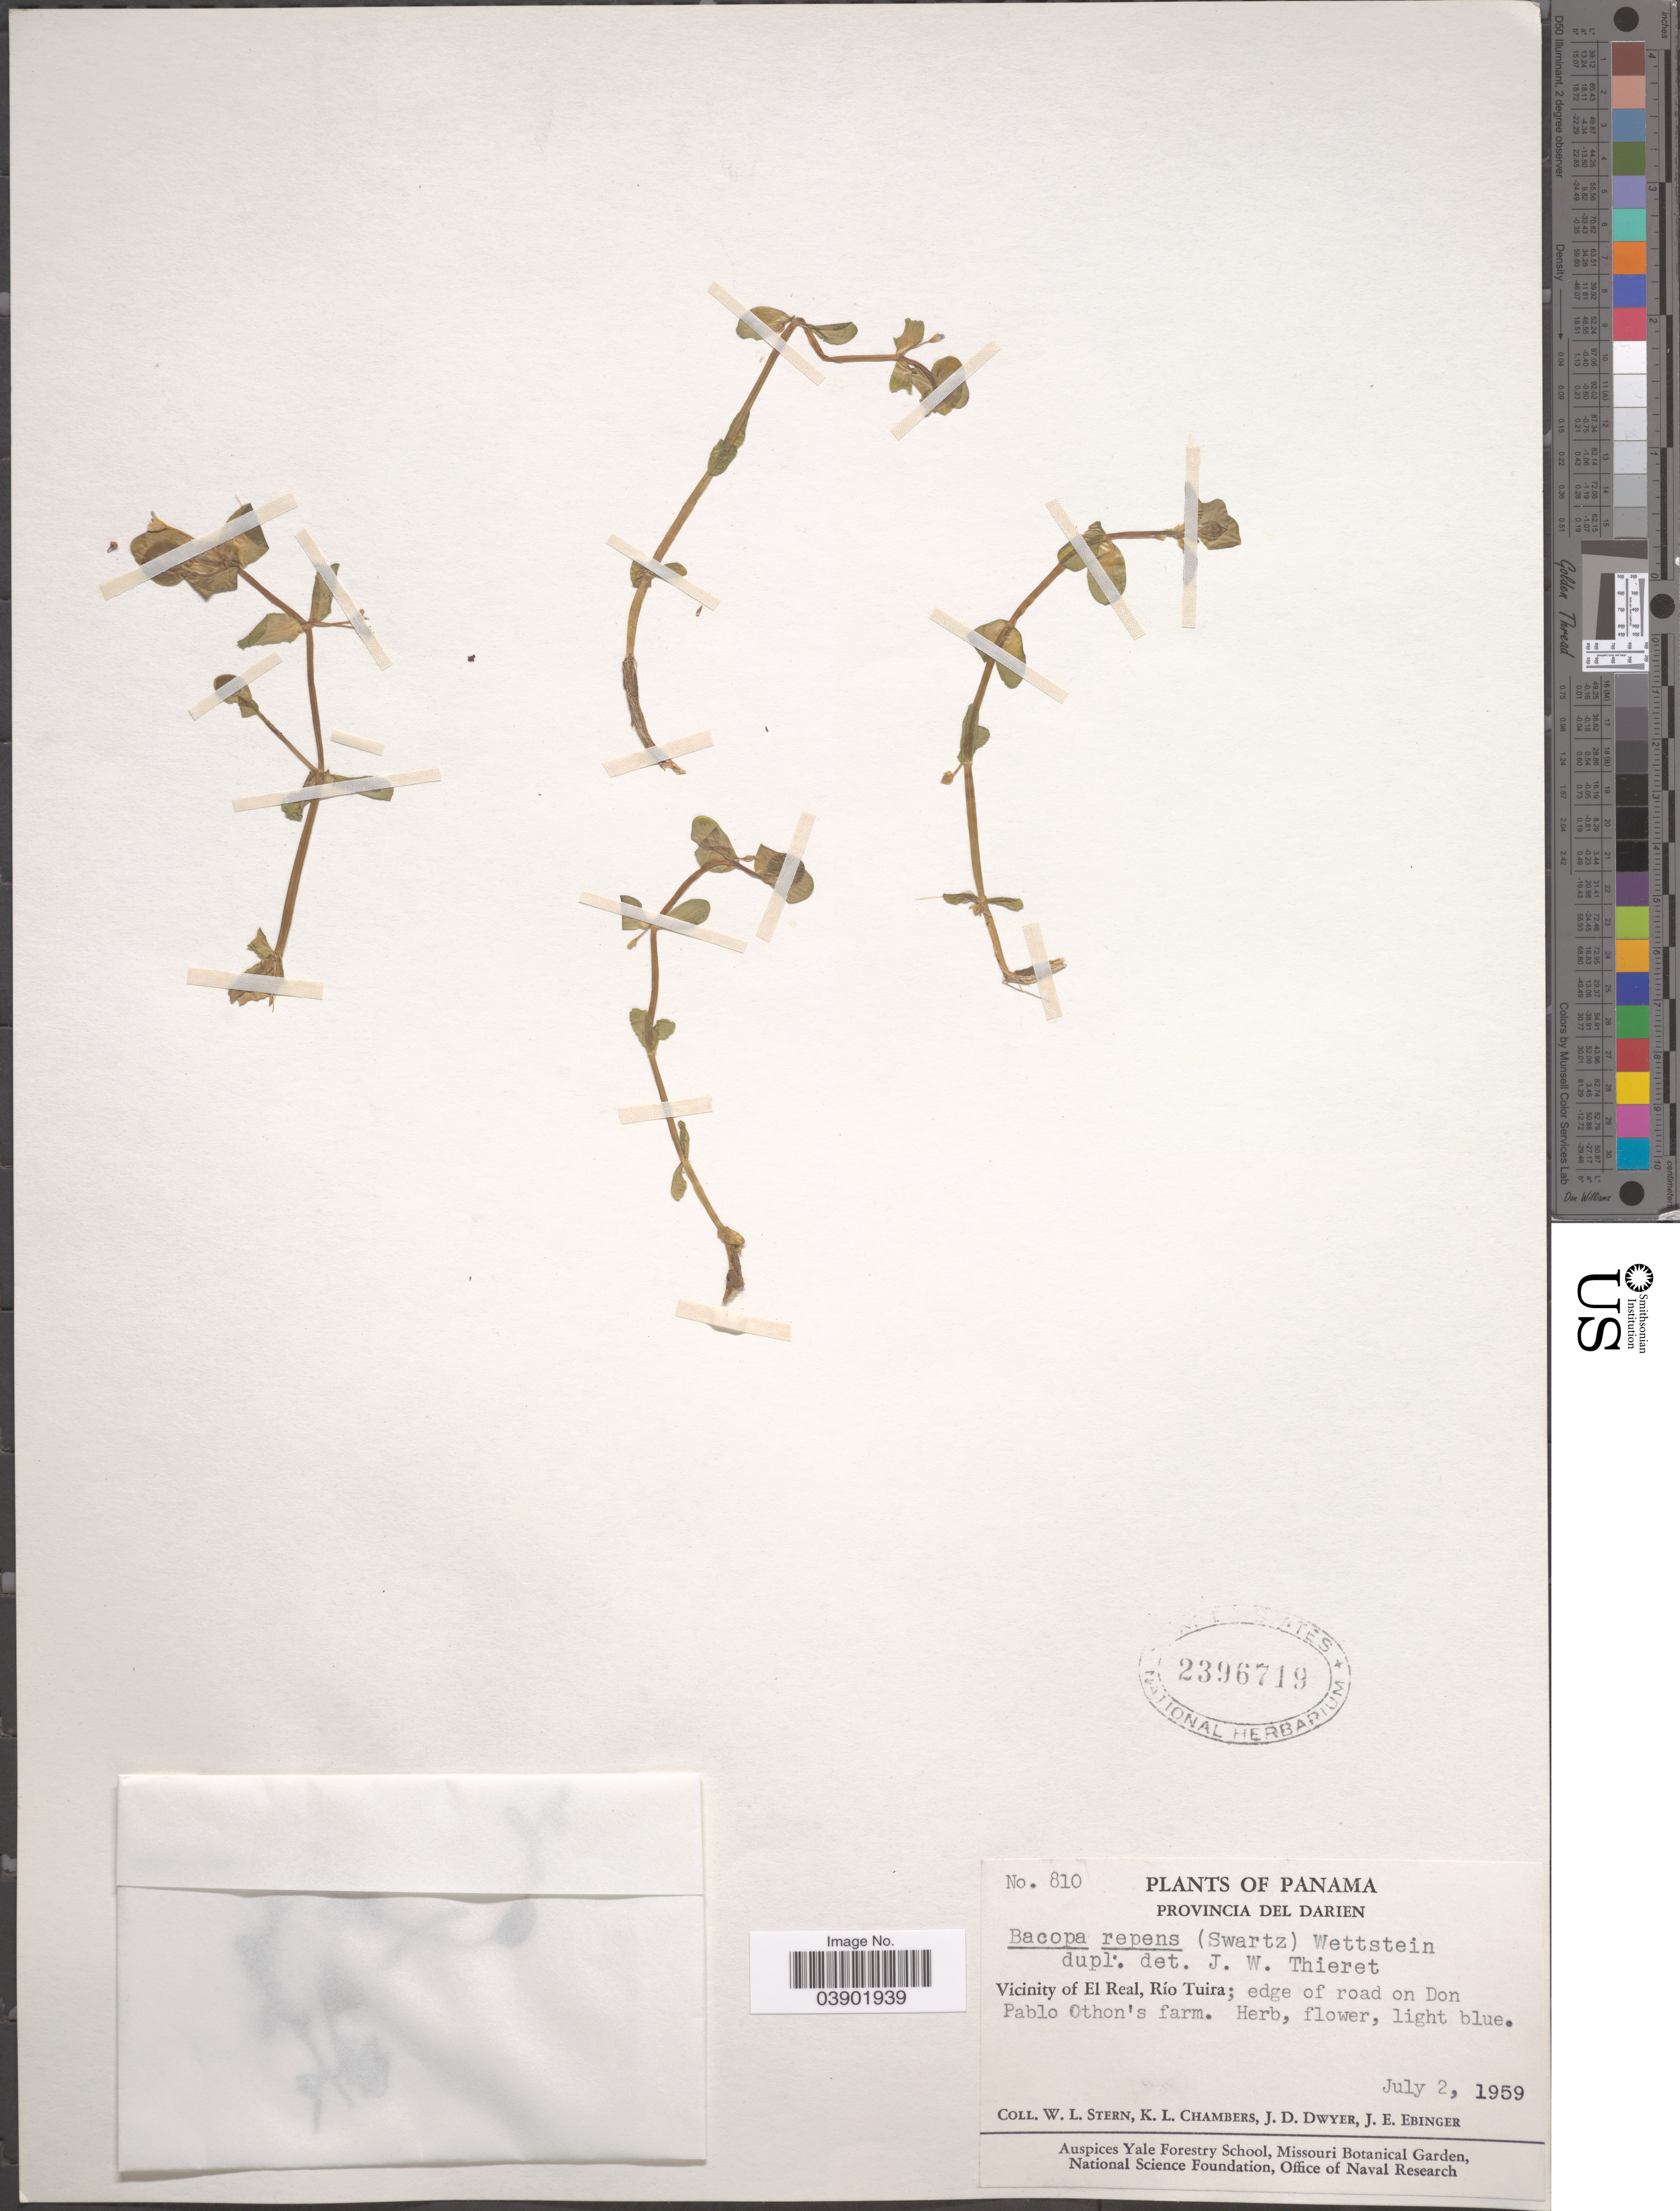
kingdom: Plantae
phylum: Tracheophyta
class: Magnoliopsida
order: Lamiales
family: Plantaginaceae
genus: Bacopa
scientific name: Bacopa repens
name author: (Sw.) Wettst.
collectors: W. L. Stern, K. Chambers, J. D. Dwyer & J. Ebinger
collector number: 810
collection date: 1959-07-02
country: Panama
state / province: Darien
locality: Vicinity of El Real, Río Tuira; edge of road on Don Pablo Othon's farm.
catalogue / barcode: US 2396719